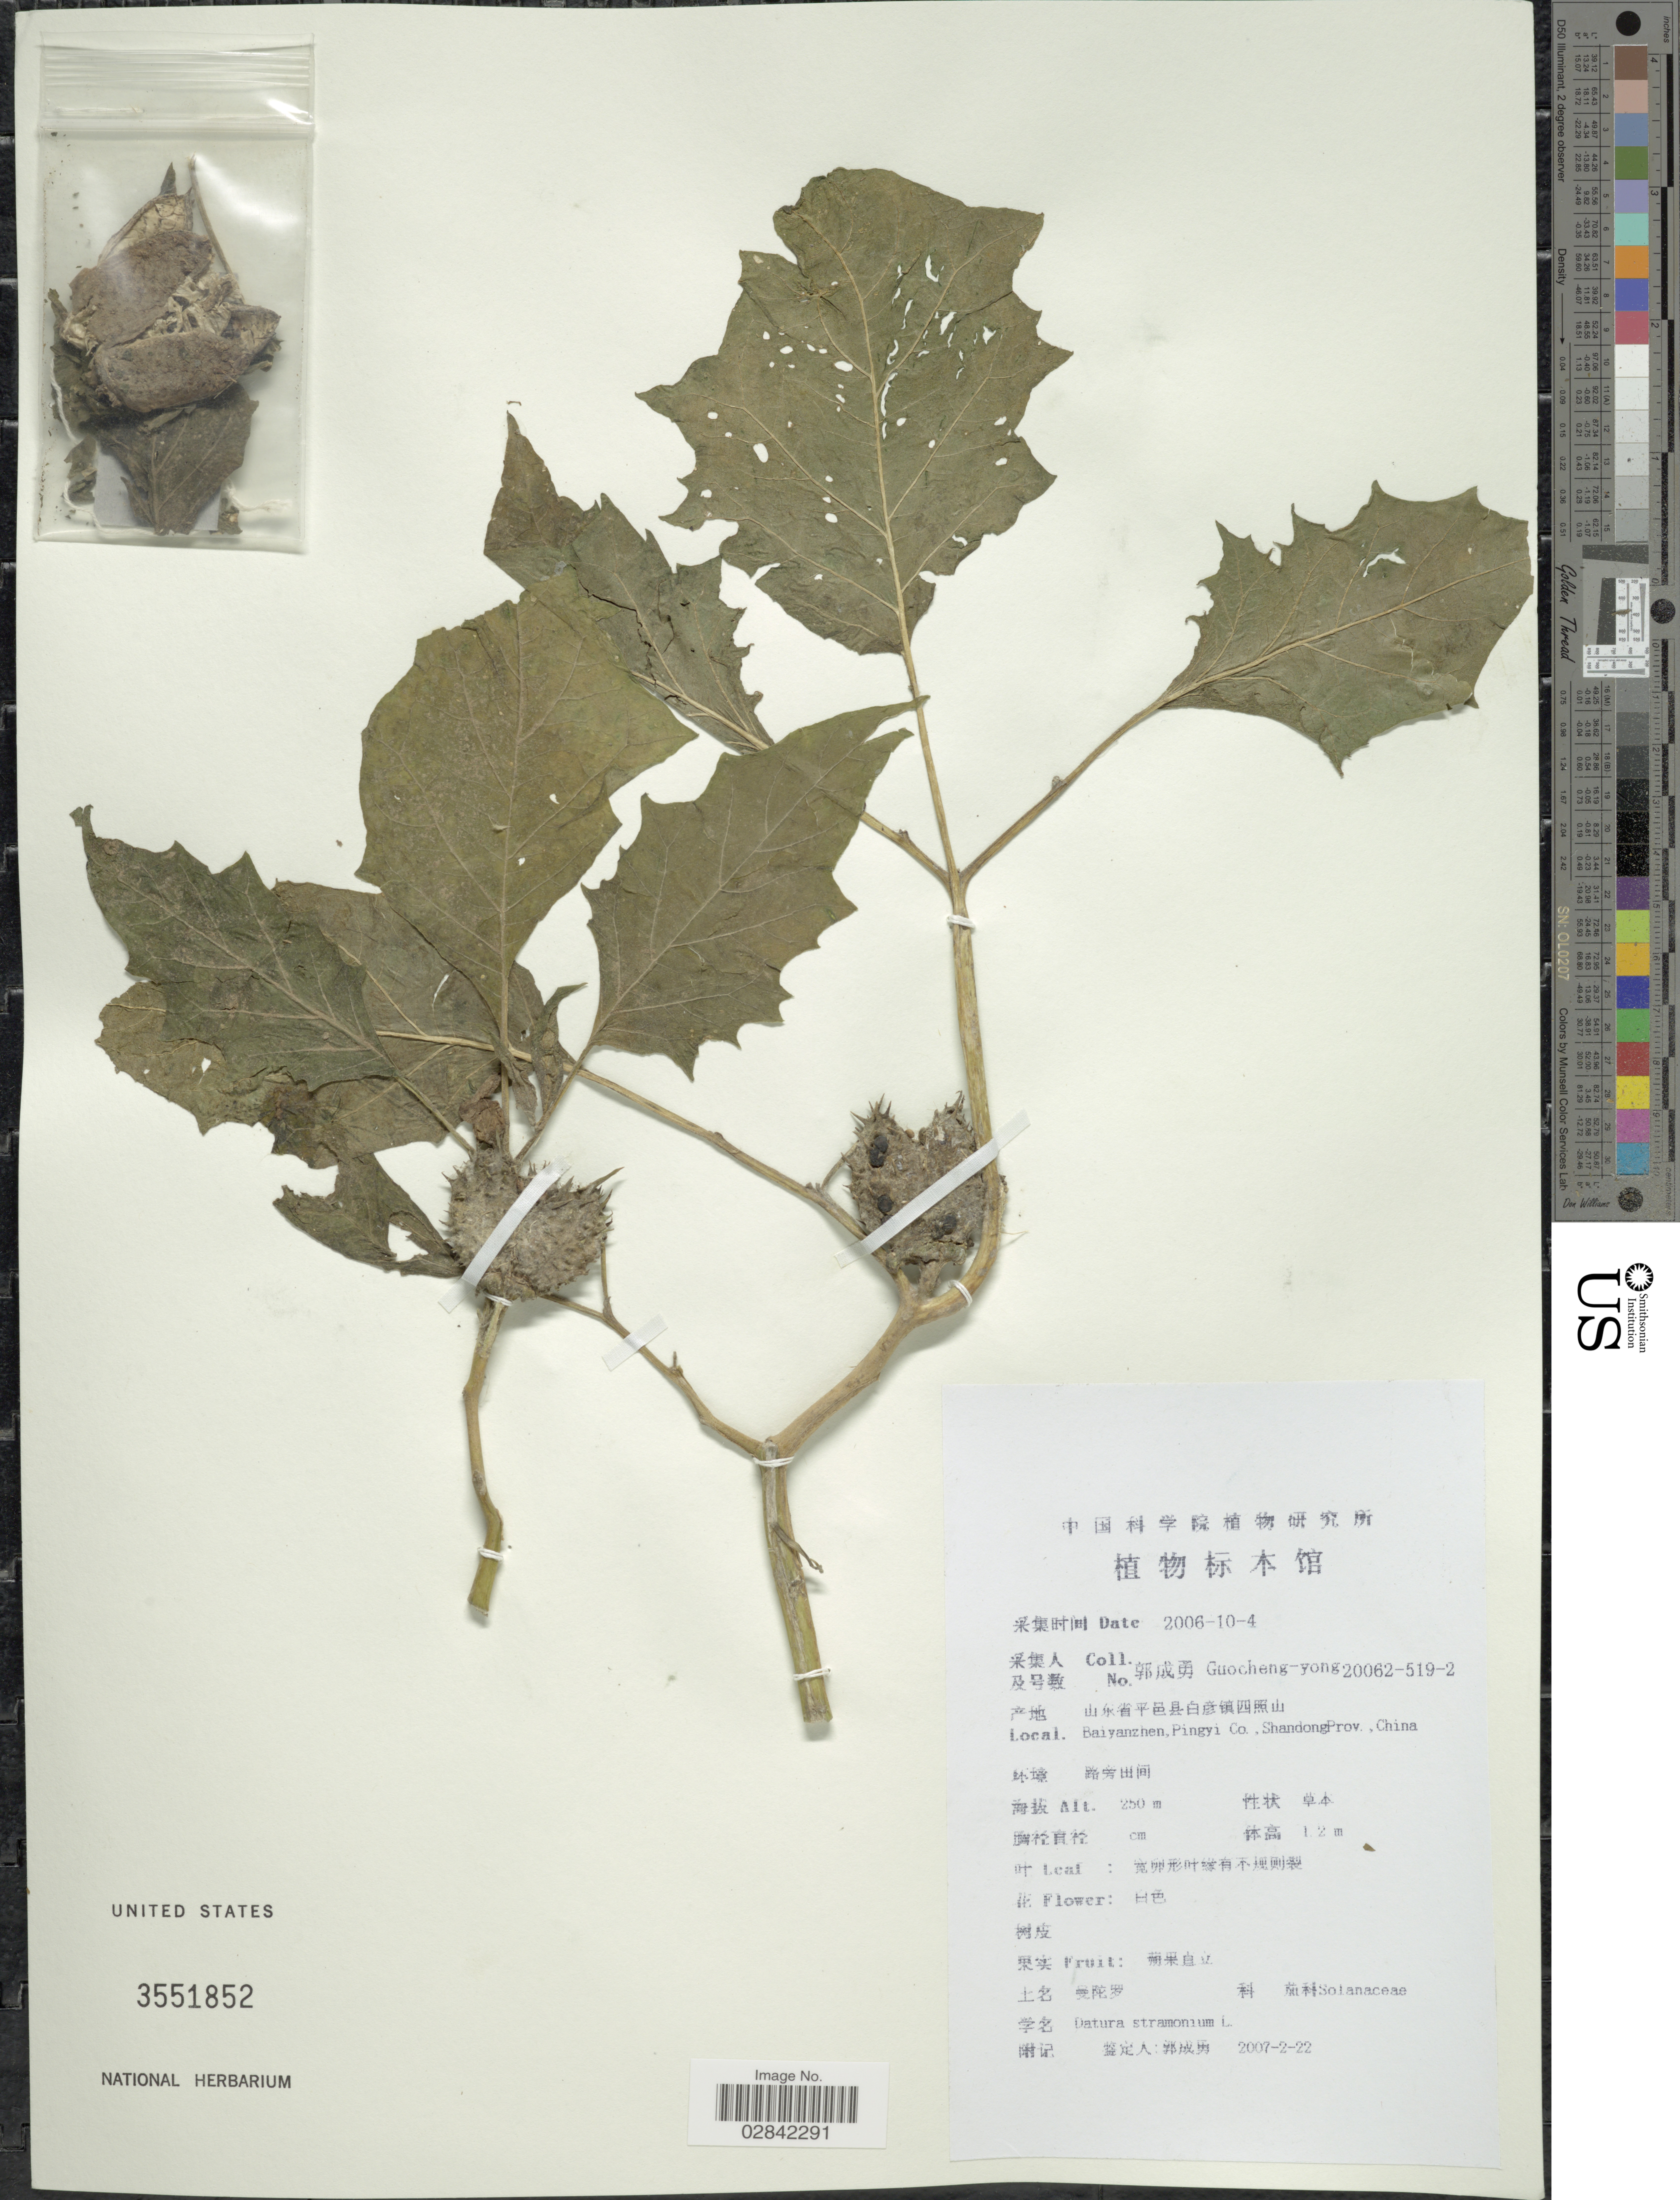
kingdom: Plantae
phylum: Tracheophyta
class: Magnoliopsida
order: Solanales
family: Solanaceae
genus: Datura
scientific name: Datura stramonium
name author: L.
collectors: Guo cheng-yong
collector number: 20062-519-2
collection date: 2006-10-04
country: China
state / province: Shandong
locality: Baiyanzhen, Pingyi Co., Shandong Prov., China.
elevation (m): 250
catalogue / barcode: US 3551852